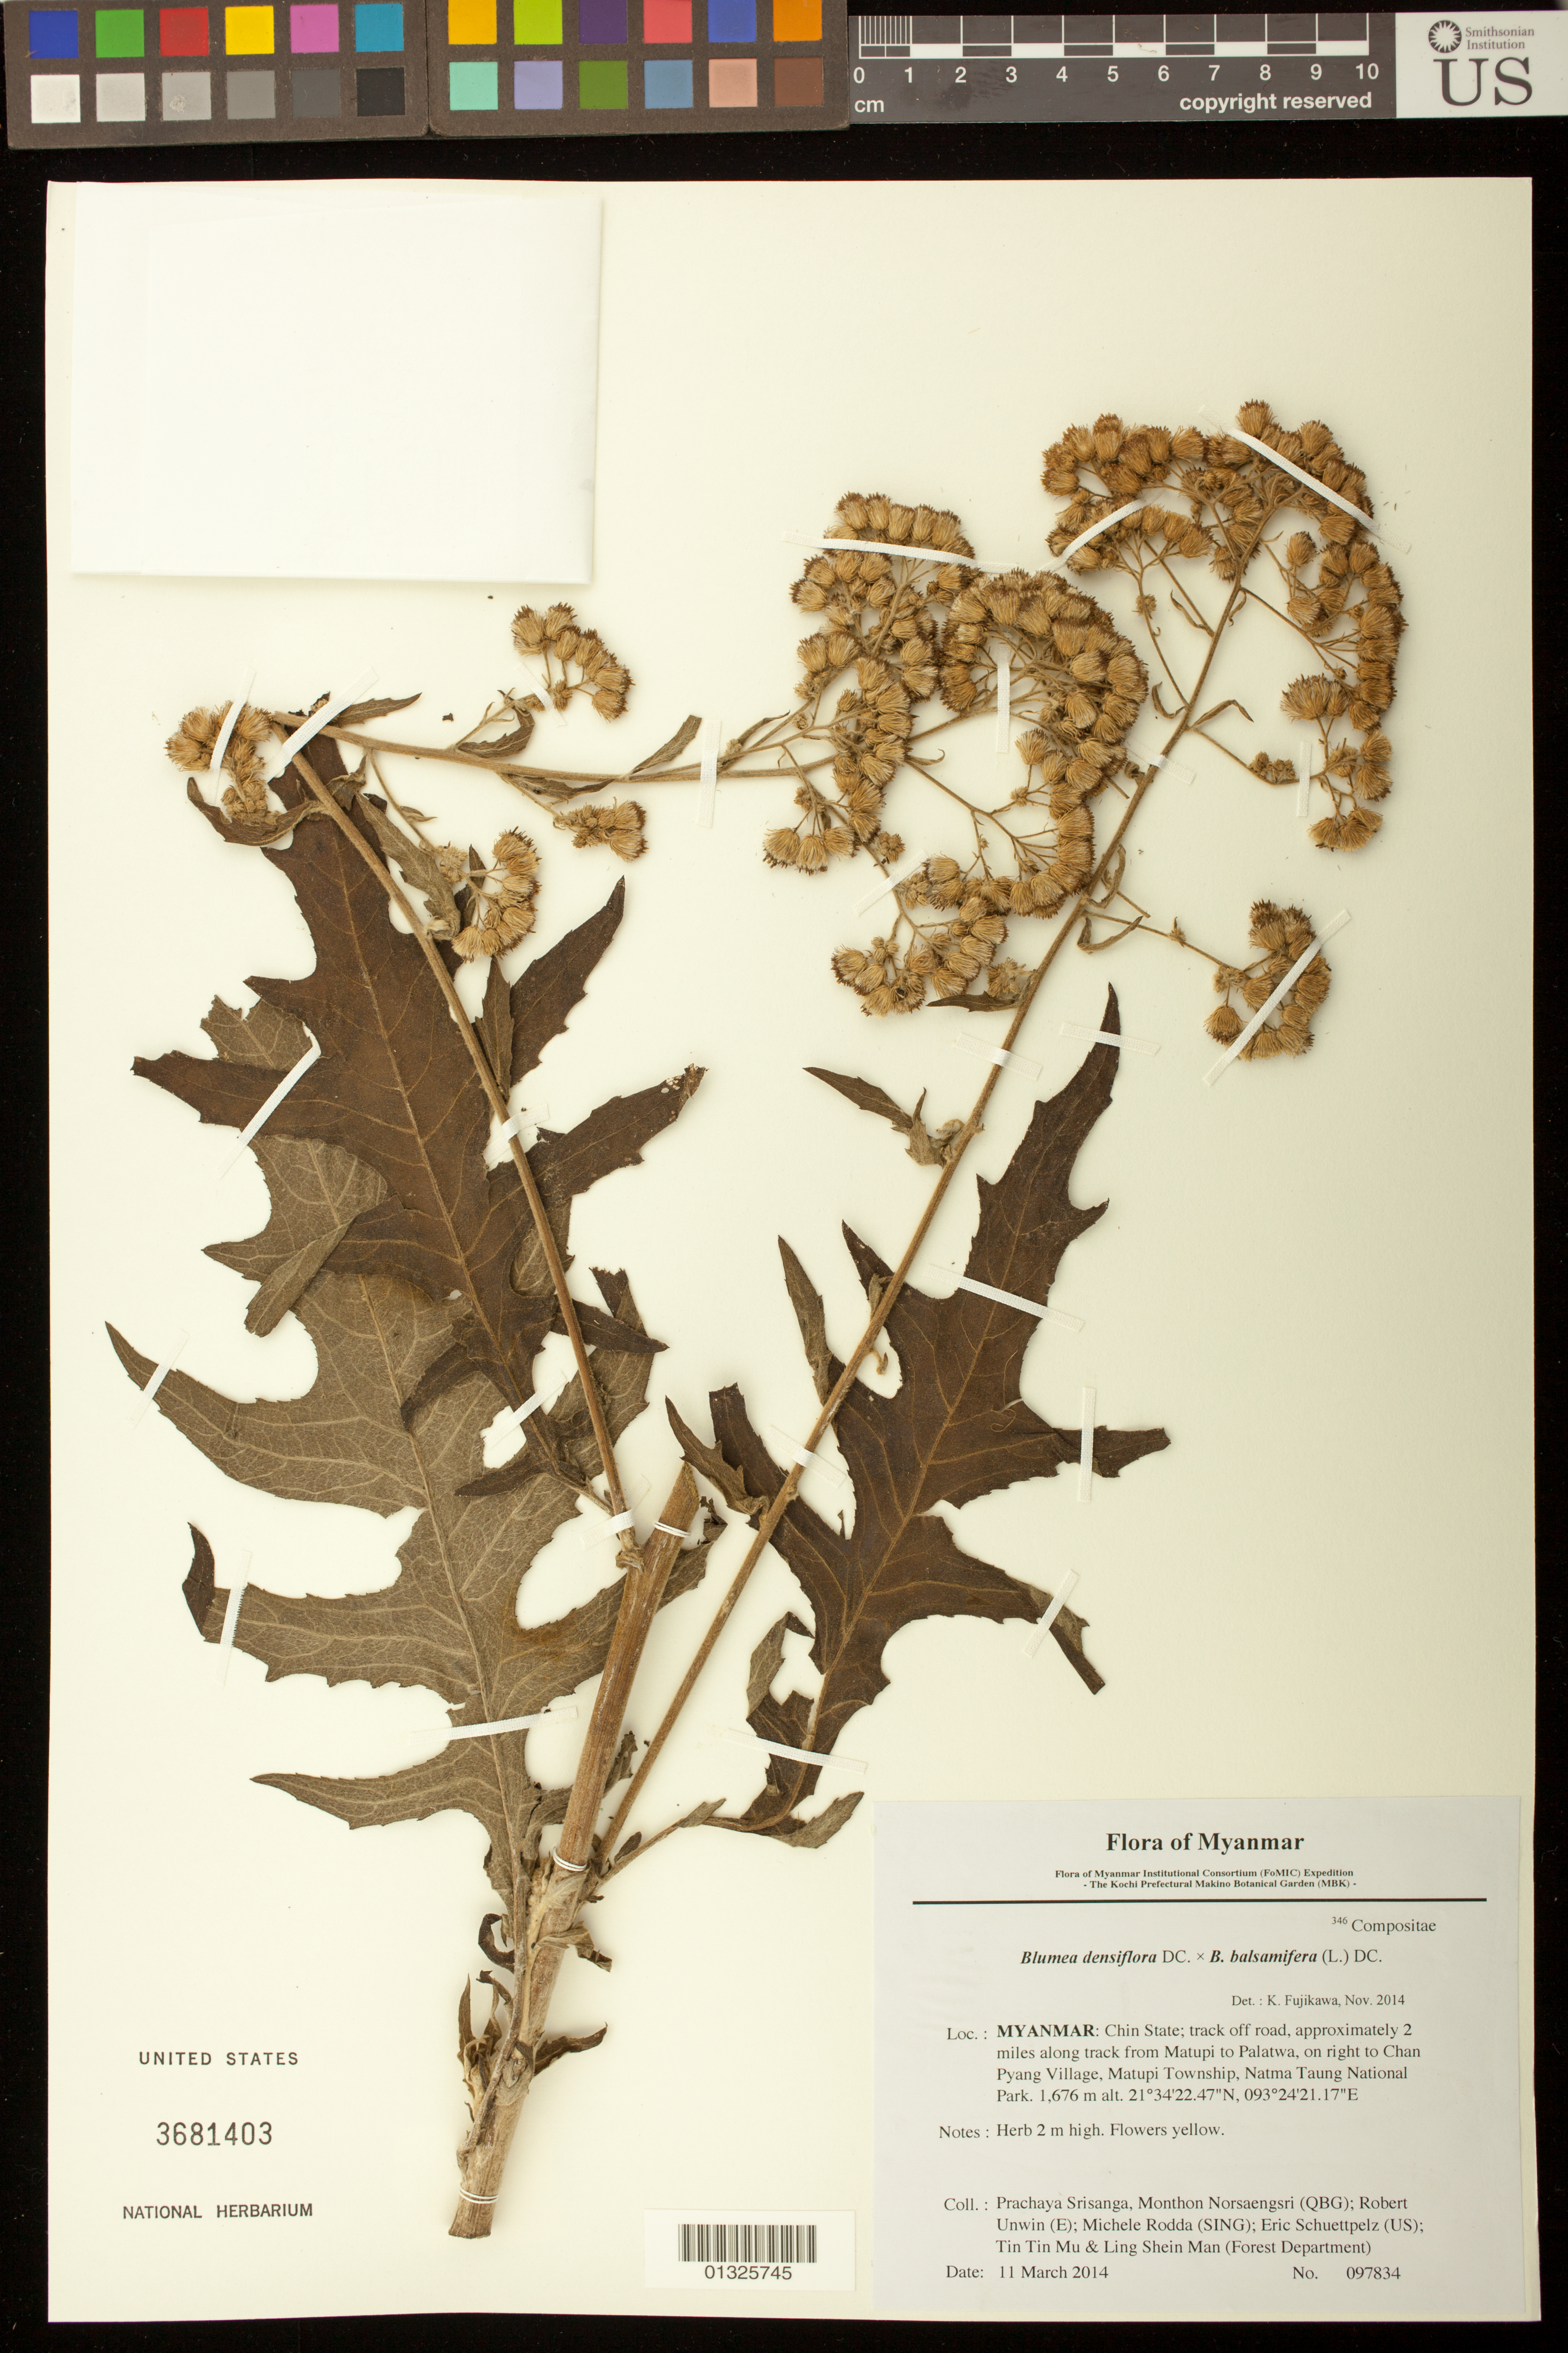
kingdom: Plantae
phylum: Tracheophyta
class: Magnoliopsida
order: Asterales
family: Asteraceae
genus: Blumea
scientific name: Blumea balsamifera x B. densiflora DC.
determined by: Fujikawa, Kazumi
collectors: P. Srisanga, M. Norsaengsri, R. Unwin, M. Rodda, E. Schuettpelz, Tin Tin Mu & Ling Shein Man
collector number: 97834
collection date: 2014-03-11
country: Myanmar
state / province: Chin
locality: Track off road, approximately 2 miles along track from Matupi to Palatwa, on right to Chan Pyang Village, Matupi Township, Natma Taung National Park.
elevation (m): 1676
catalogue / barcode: US 3681403